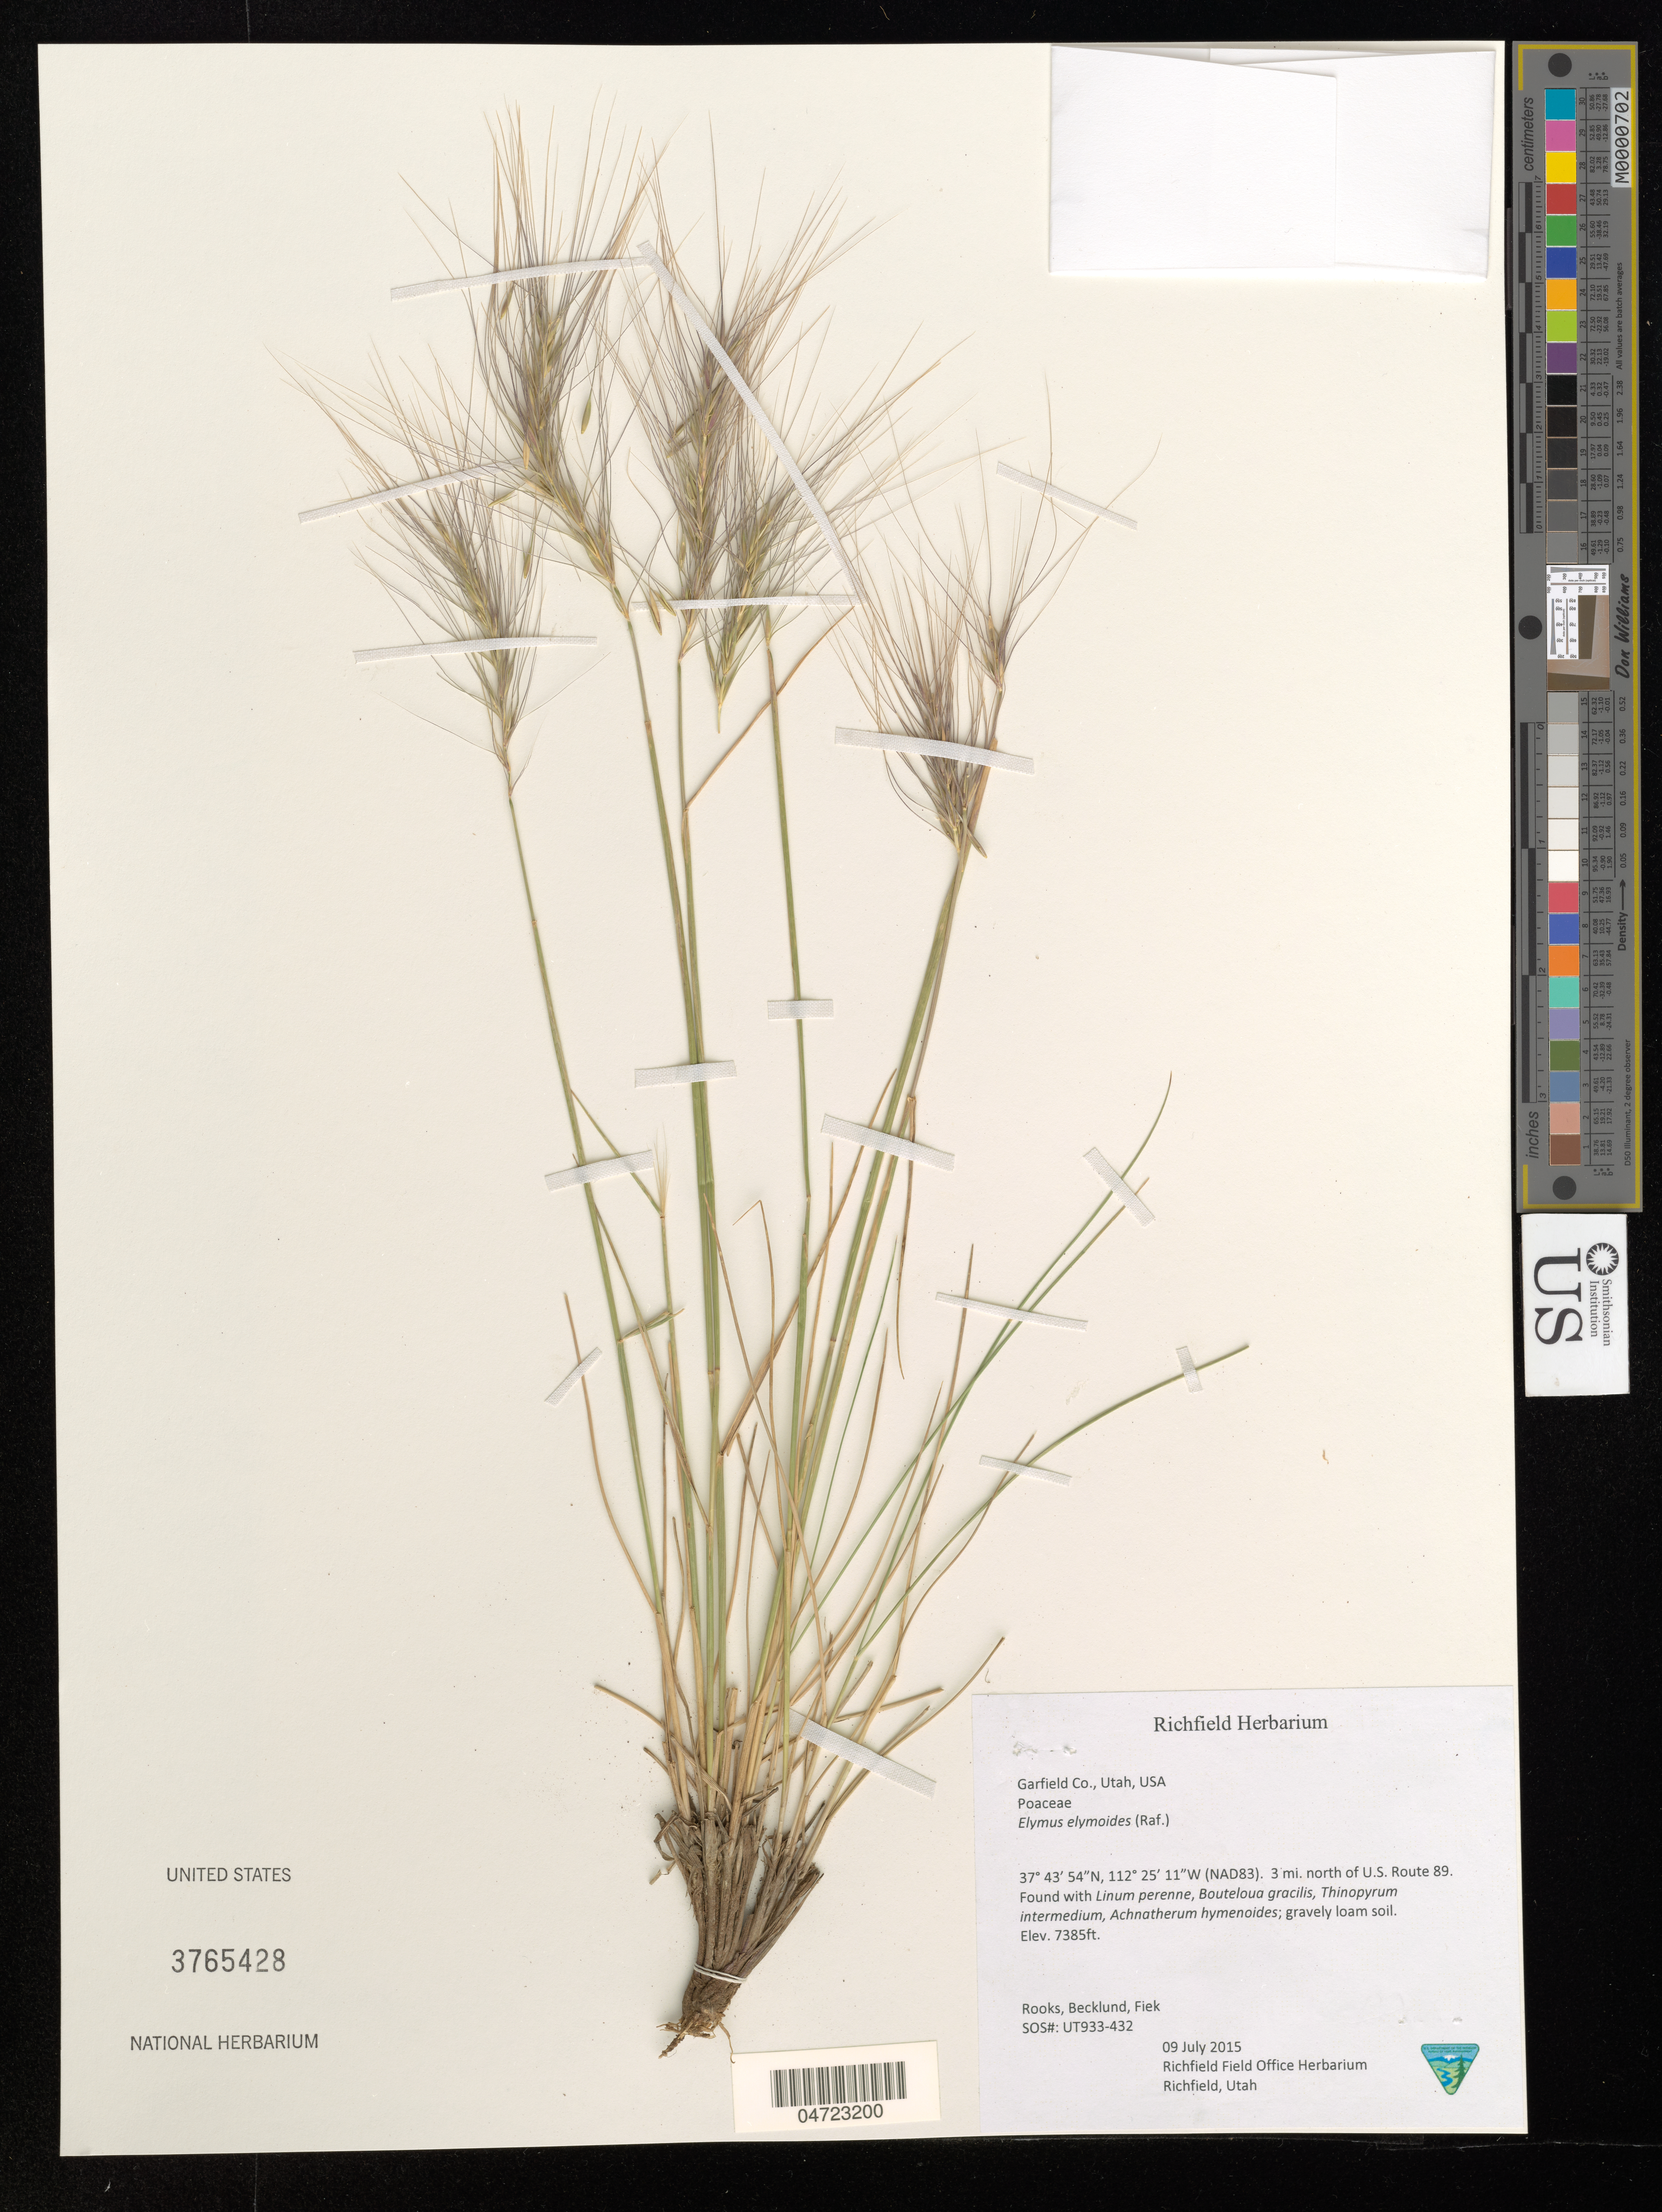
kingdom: Plantae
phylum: Tracheophyta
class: Liliopsida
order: Poales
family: Poaceae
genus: Elymus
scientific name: Elymus elymoides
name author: (Raf.) Swezey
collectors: -. Rooks, -. Becklund & -. Fiek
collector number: UT933-432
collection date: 2015-07-09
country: United States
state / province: Utah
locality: Garfield Co. 3 mi. north of U. S. Route 89.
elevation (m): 2251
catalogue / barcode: US 3765428